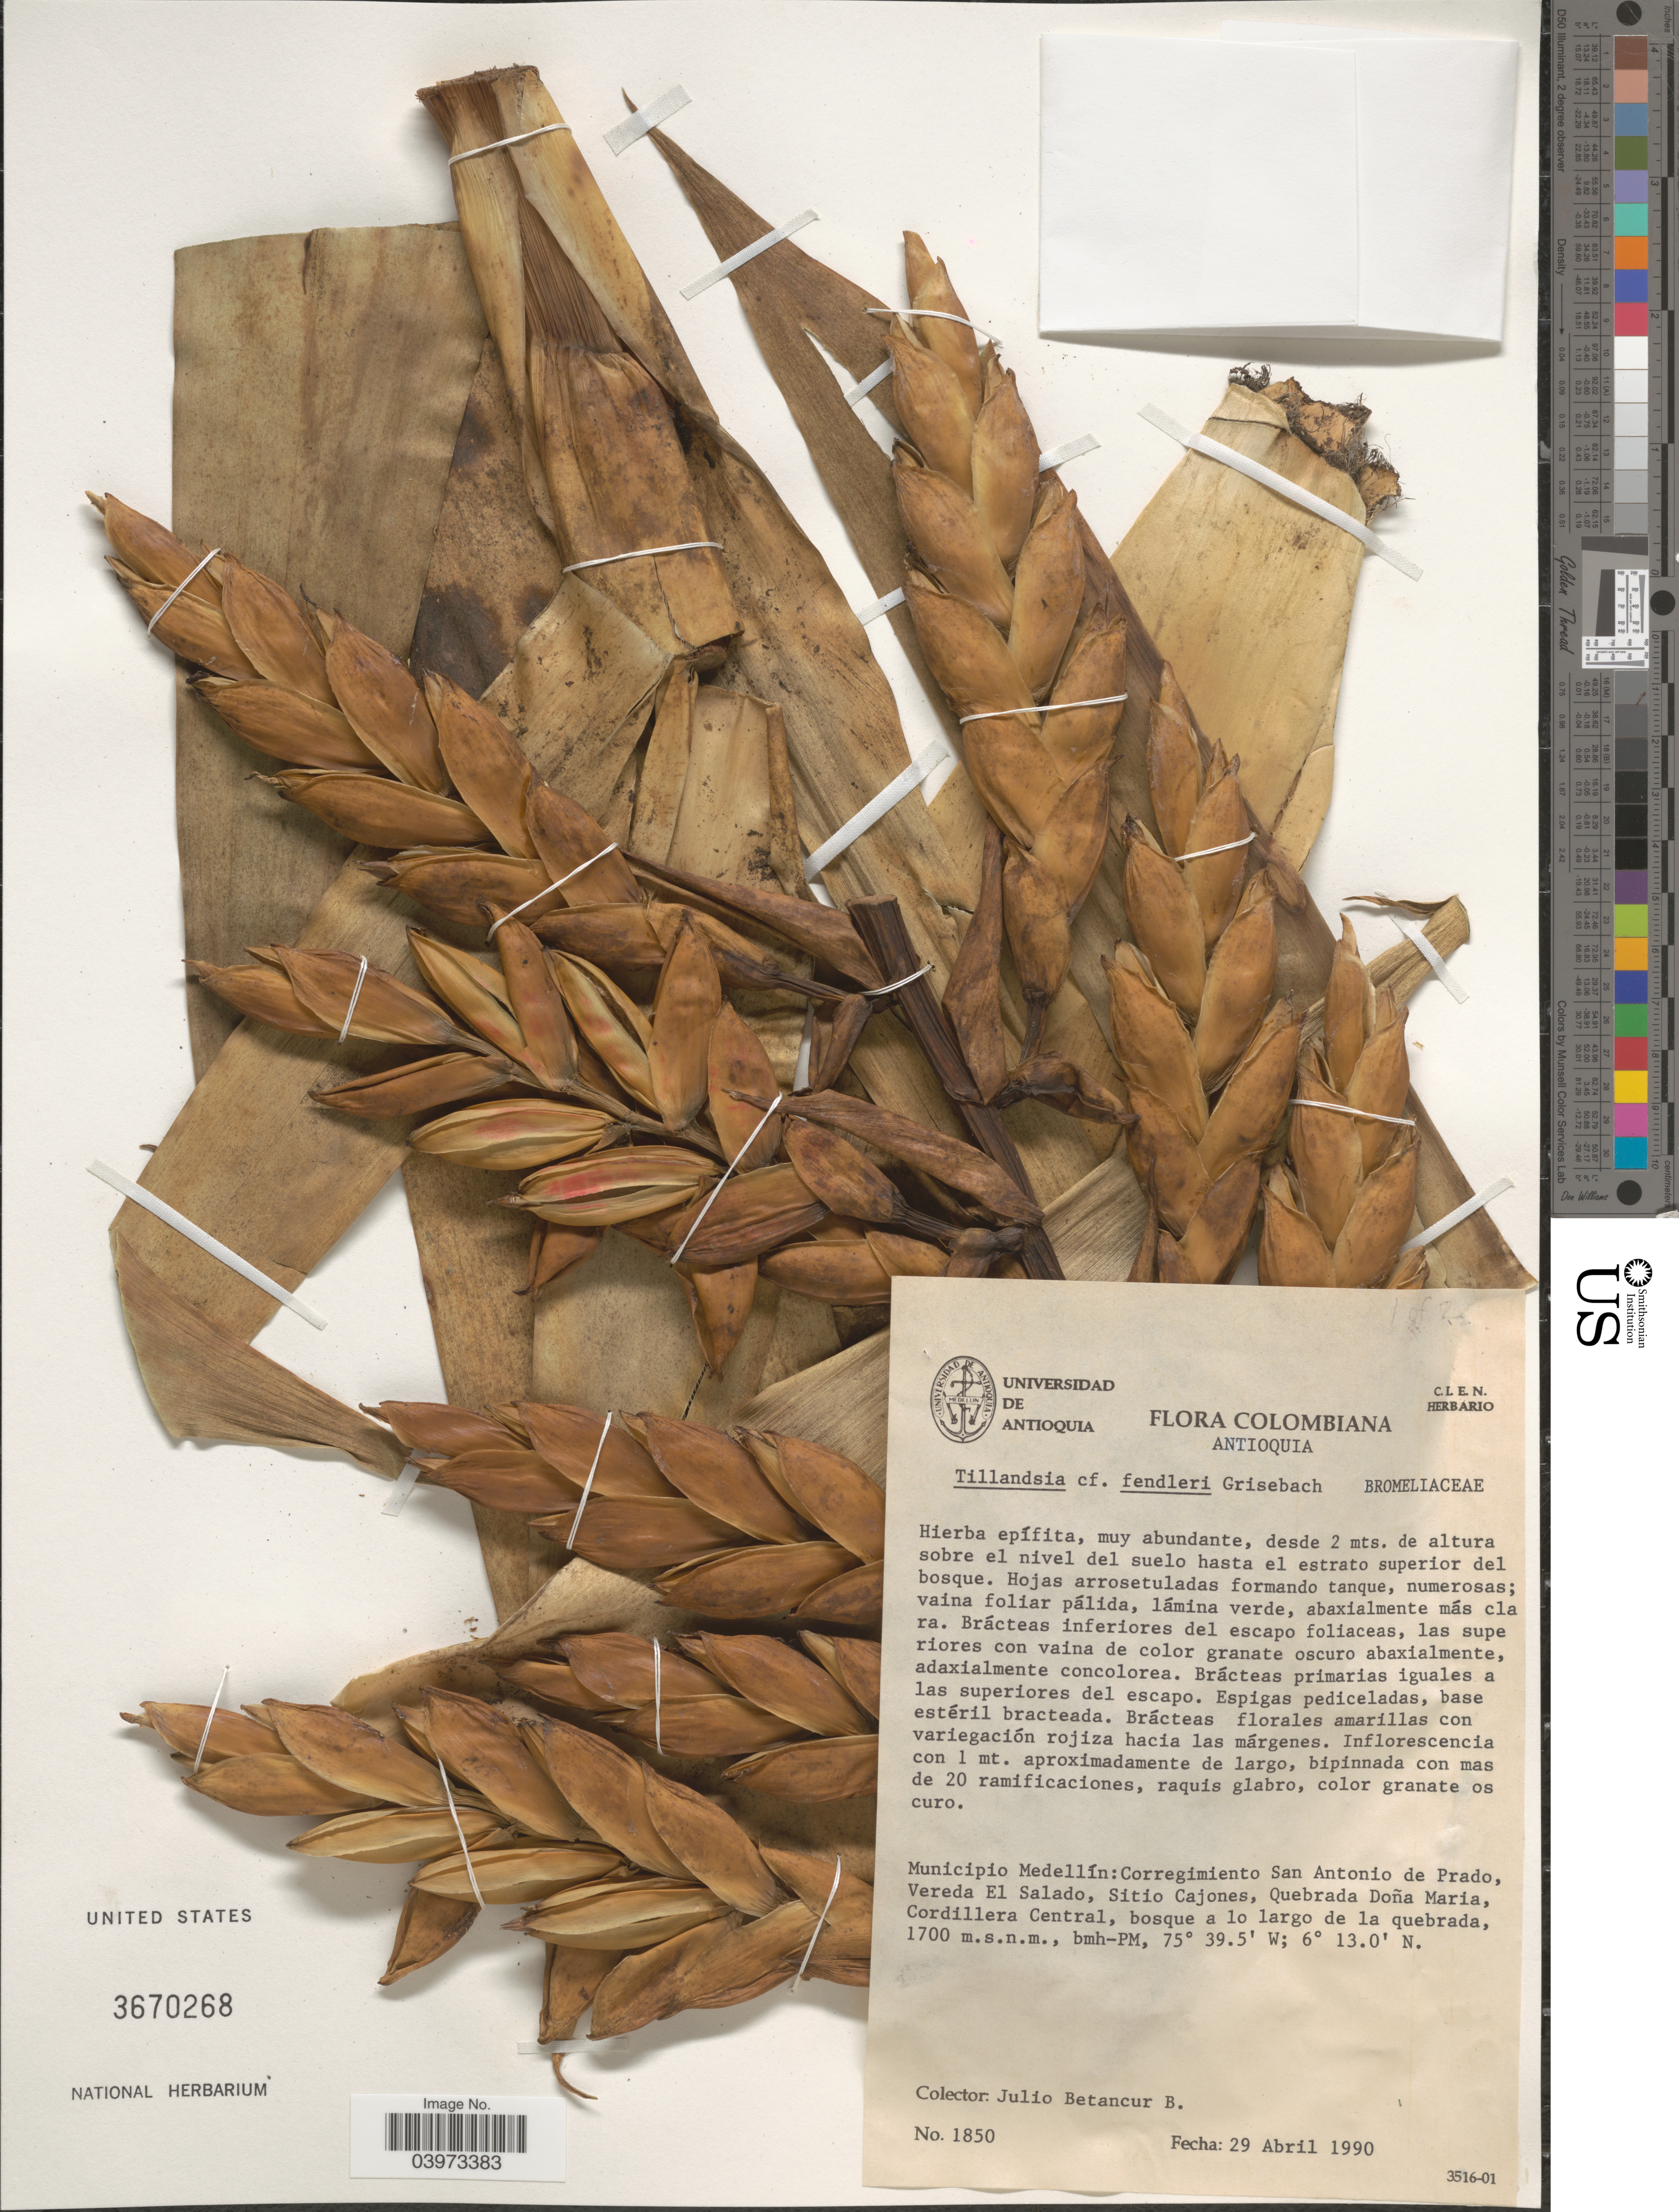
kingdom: Plantae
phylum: Tracheophyta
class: Liliopsida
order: Poales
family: Bromeliaceae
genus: Tillandsia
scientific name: Tillandsia fendleri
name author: Griseb.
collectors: J. Betancur-B.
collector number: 1850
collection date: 1990-04-29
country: Colombia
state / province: Antioquia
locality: Municipio Medellín: Corregimiento San Antonio de Prado, Vereda El Salado, Sitio Cajones, Quebrada Doña Maria, Cordillera Central, bosque a lo largo de la quebrada.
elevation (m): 1700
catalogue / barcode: US 3670268